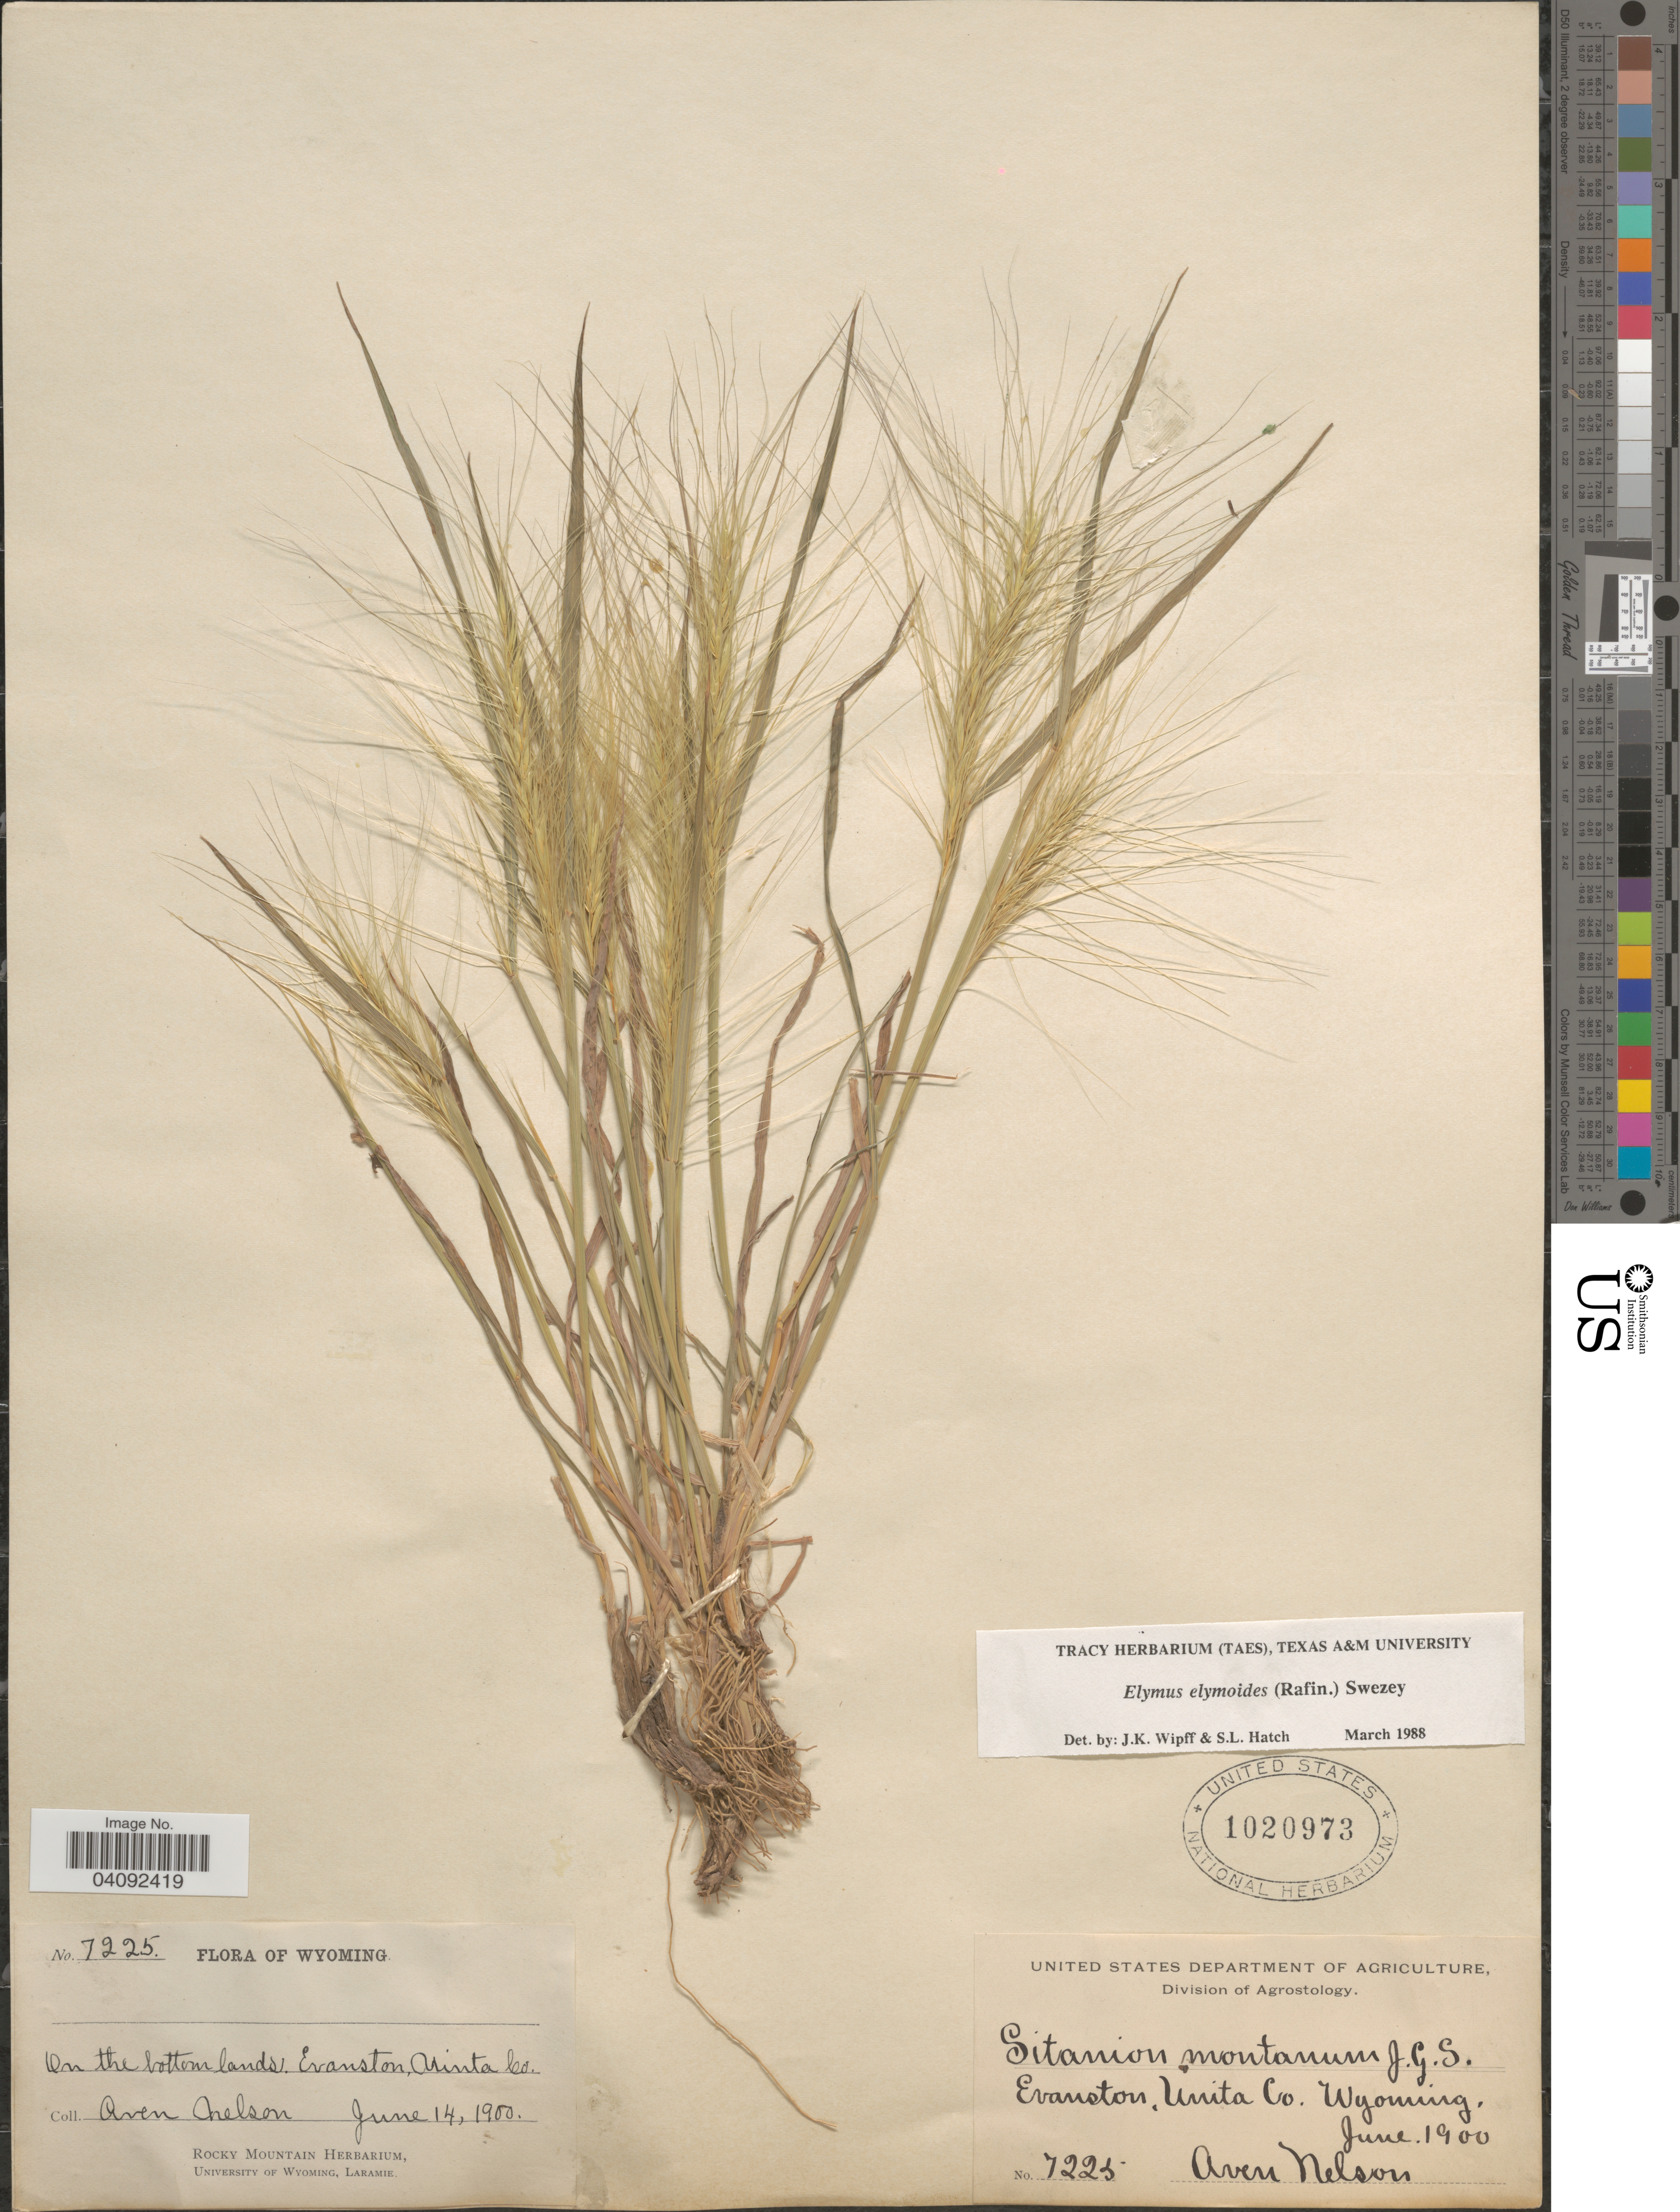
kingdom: Plantae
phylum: Tracheophyta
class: Liliopsida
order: Poales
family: Poaceae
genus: Elymus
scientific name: Elymus elymoides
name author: (Raf.) Swezey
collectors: A. Nelson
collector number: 7225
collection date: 1900-06-14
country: United States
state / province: Wyoming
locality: On the bottomlands. Evanston, Uinta Co.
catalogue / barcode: US 1020973